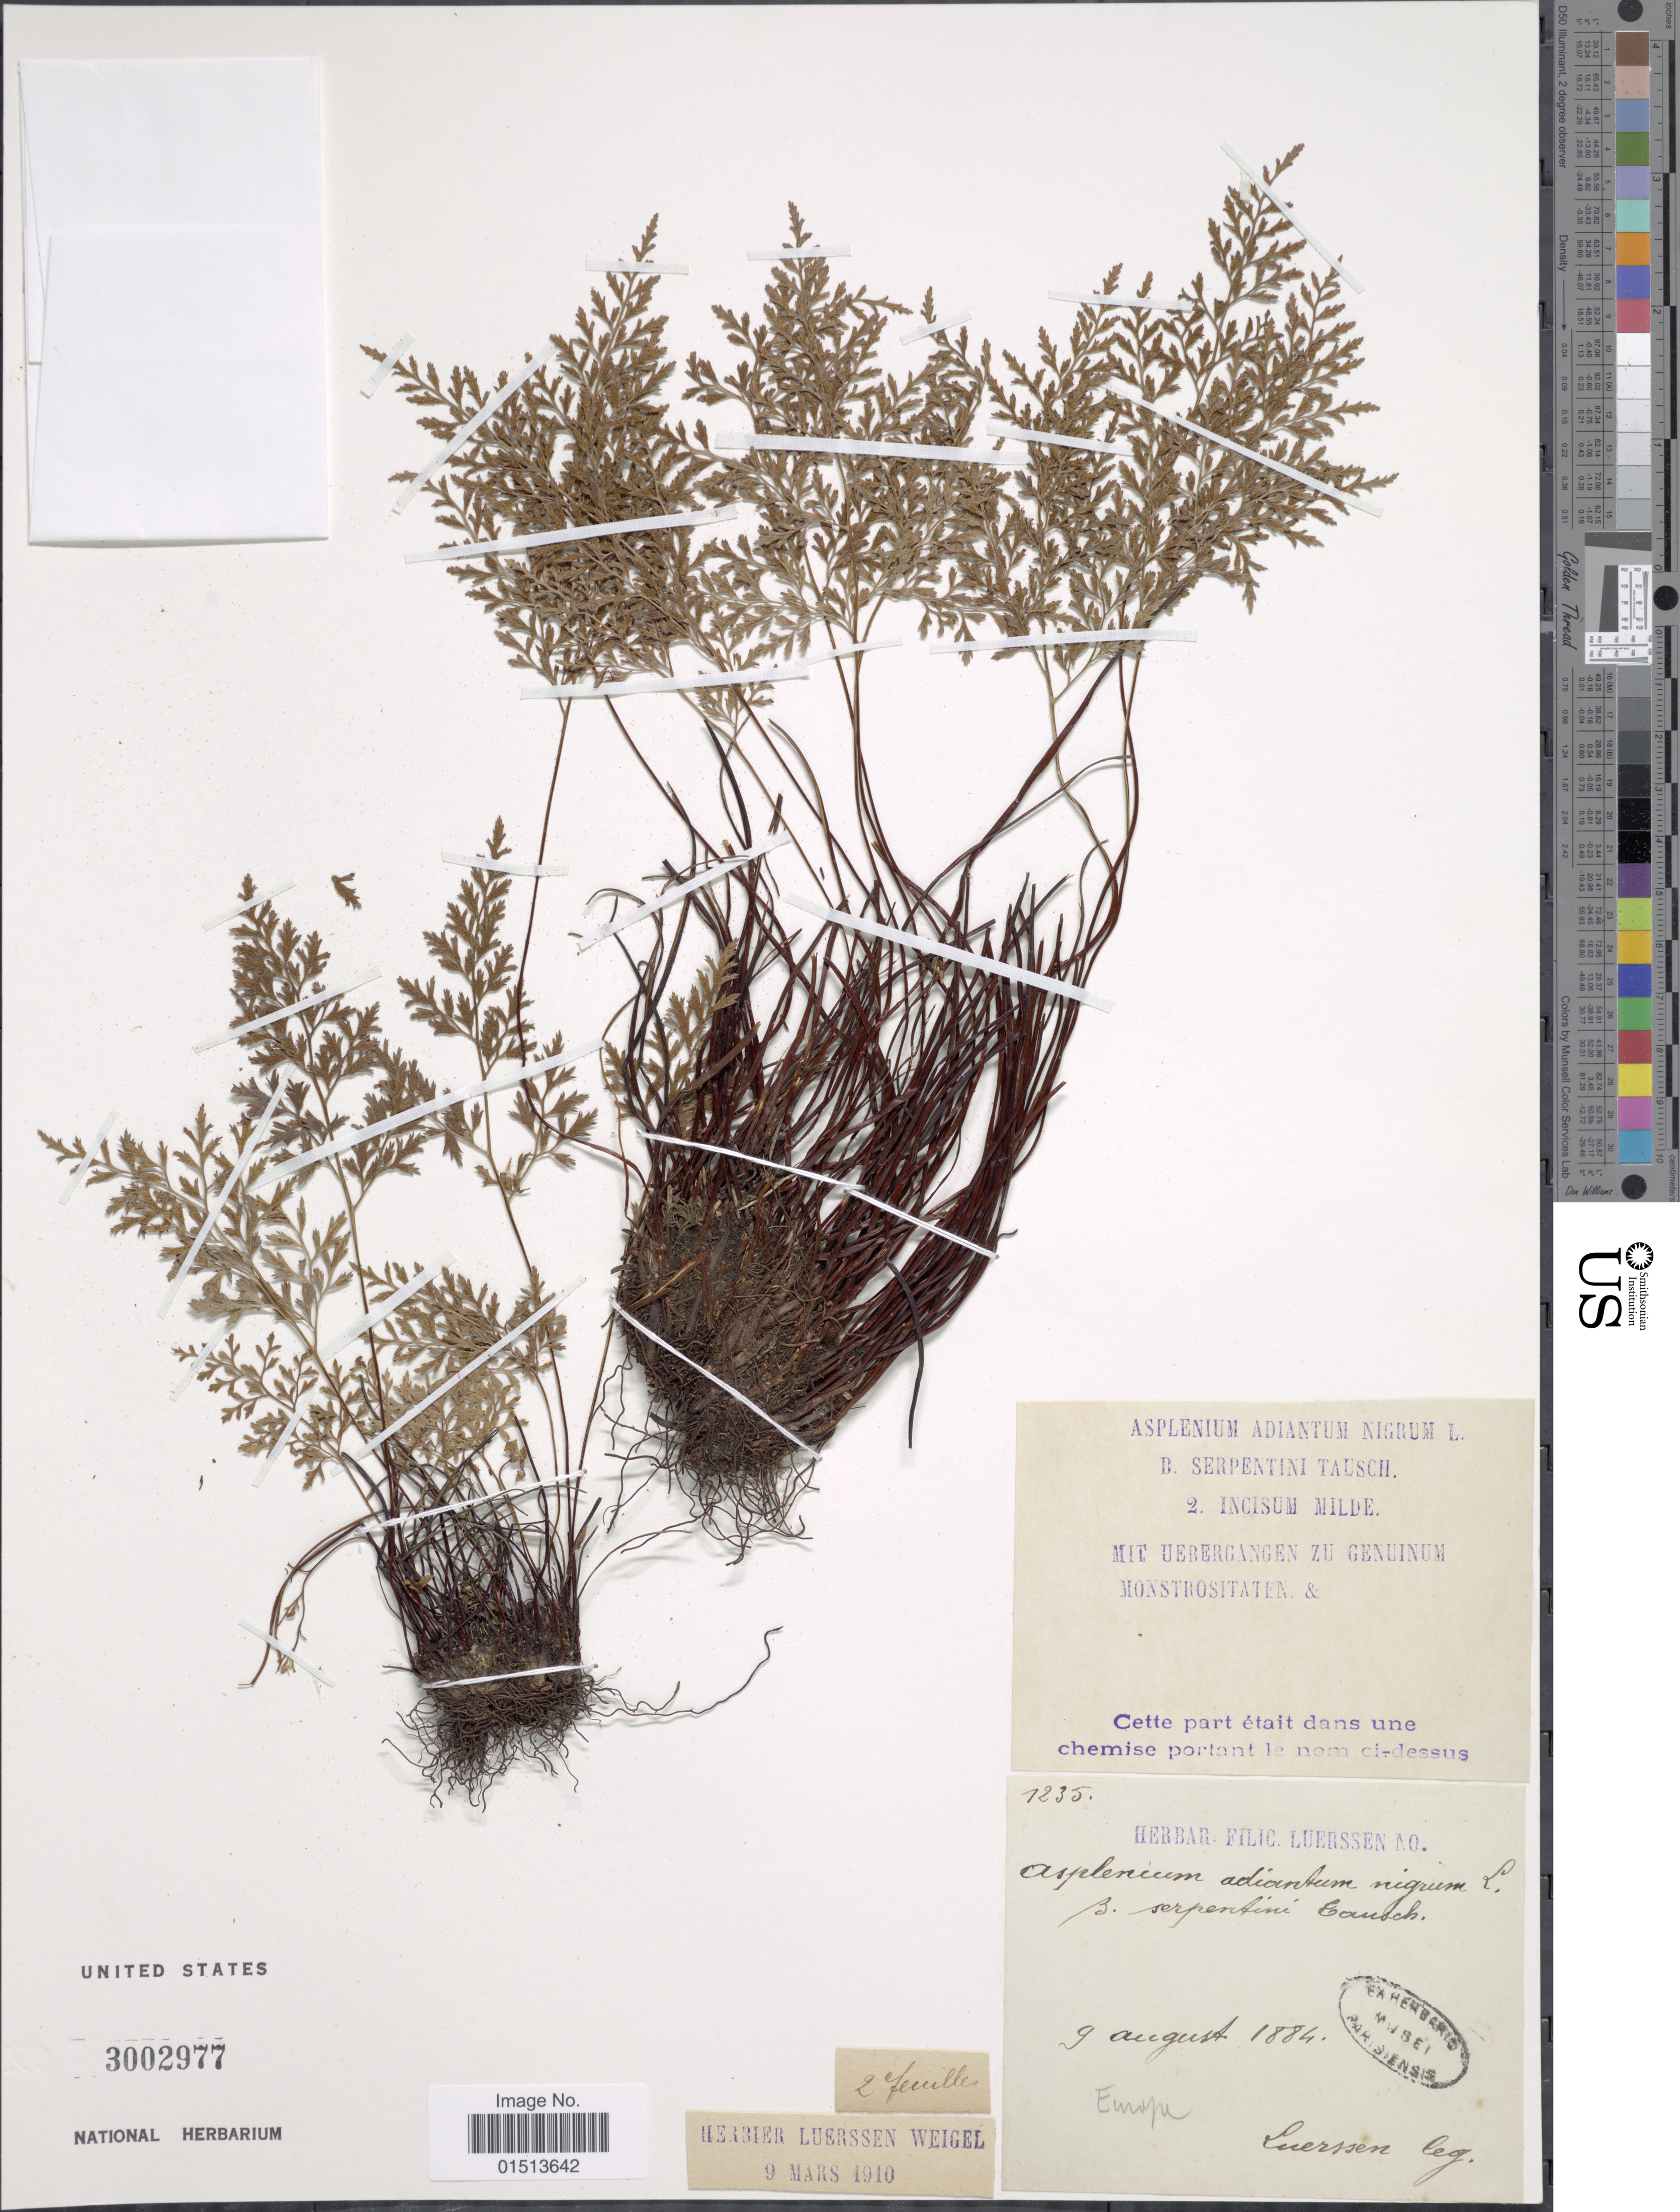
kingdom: Plantae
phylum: Tracheophyta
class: Polypodiopsida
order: Polypodiales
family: Aspleniaceae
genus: Asplenium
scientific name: Asplenium adiantum-nigrum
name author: L.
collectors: Luerssen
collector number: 1235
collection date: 1884-08-09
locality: Europe.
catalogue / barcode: US 3002977